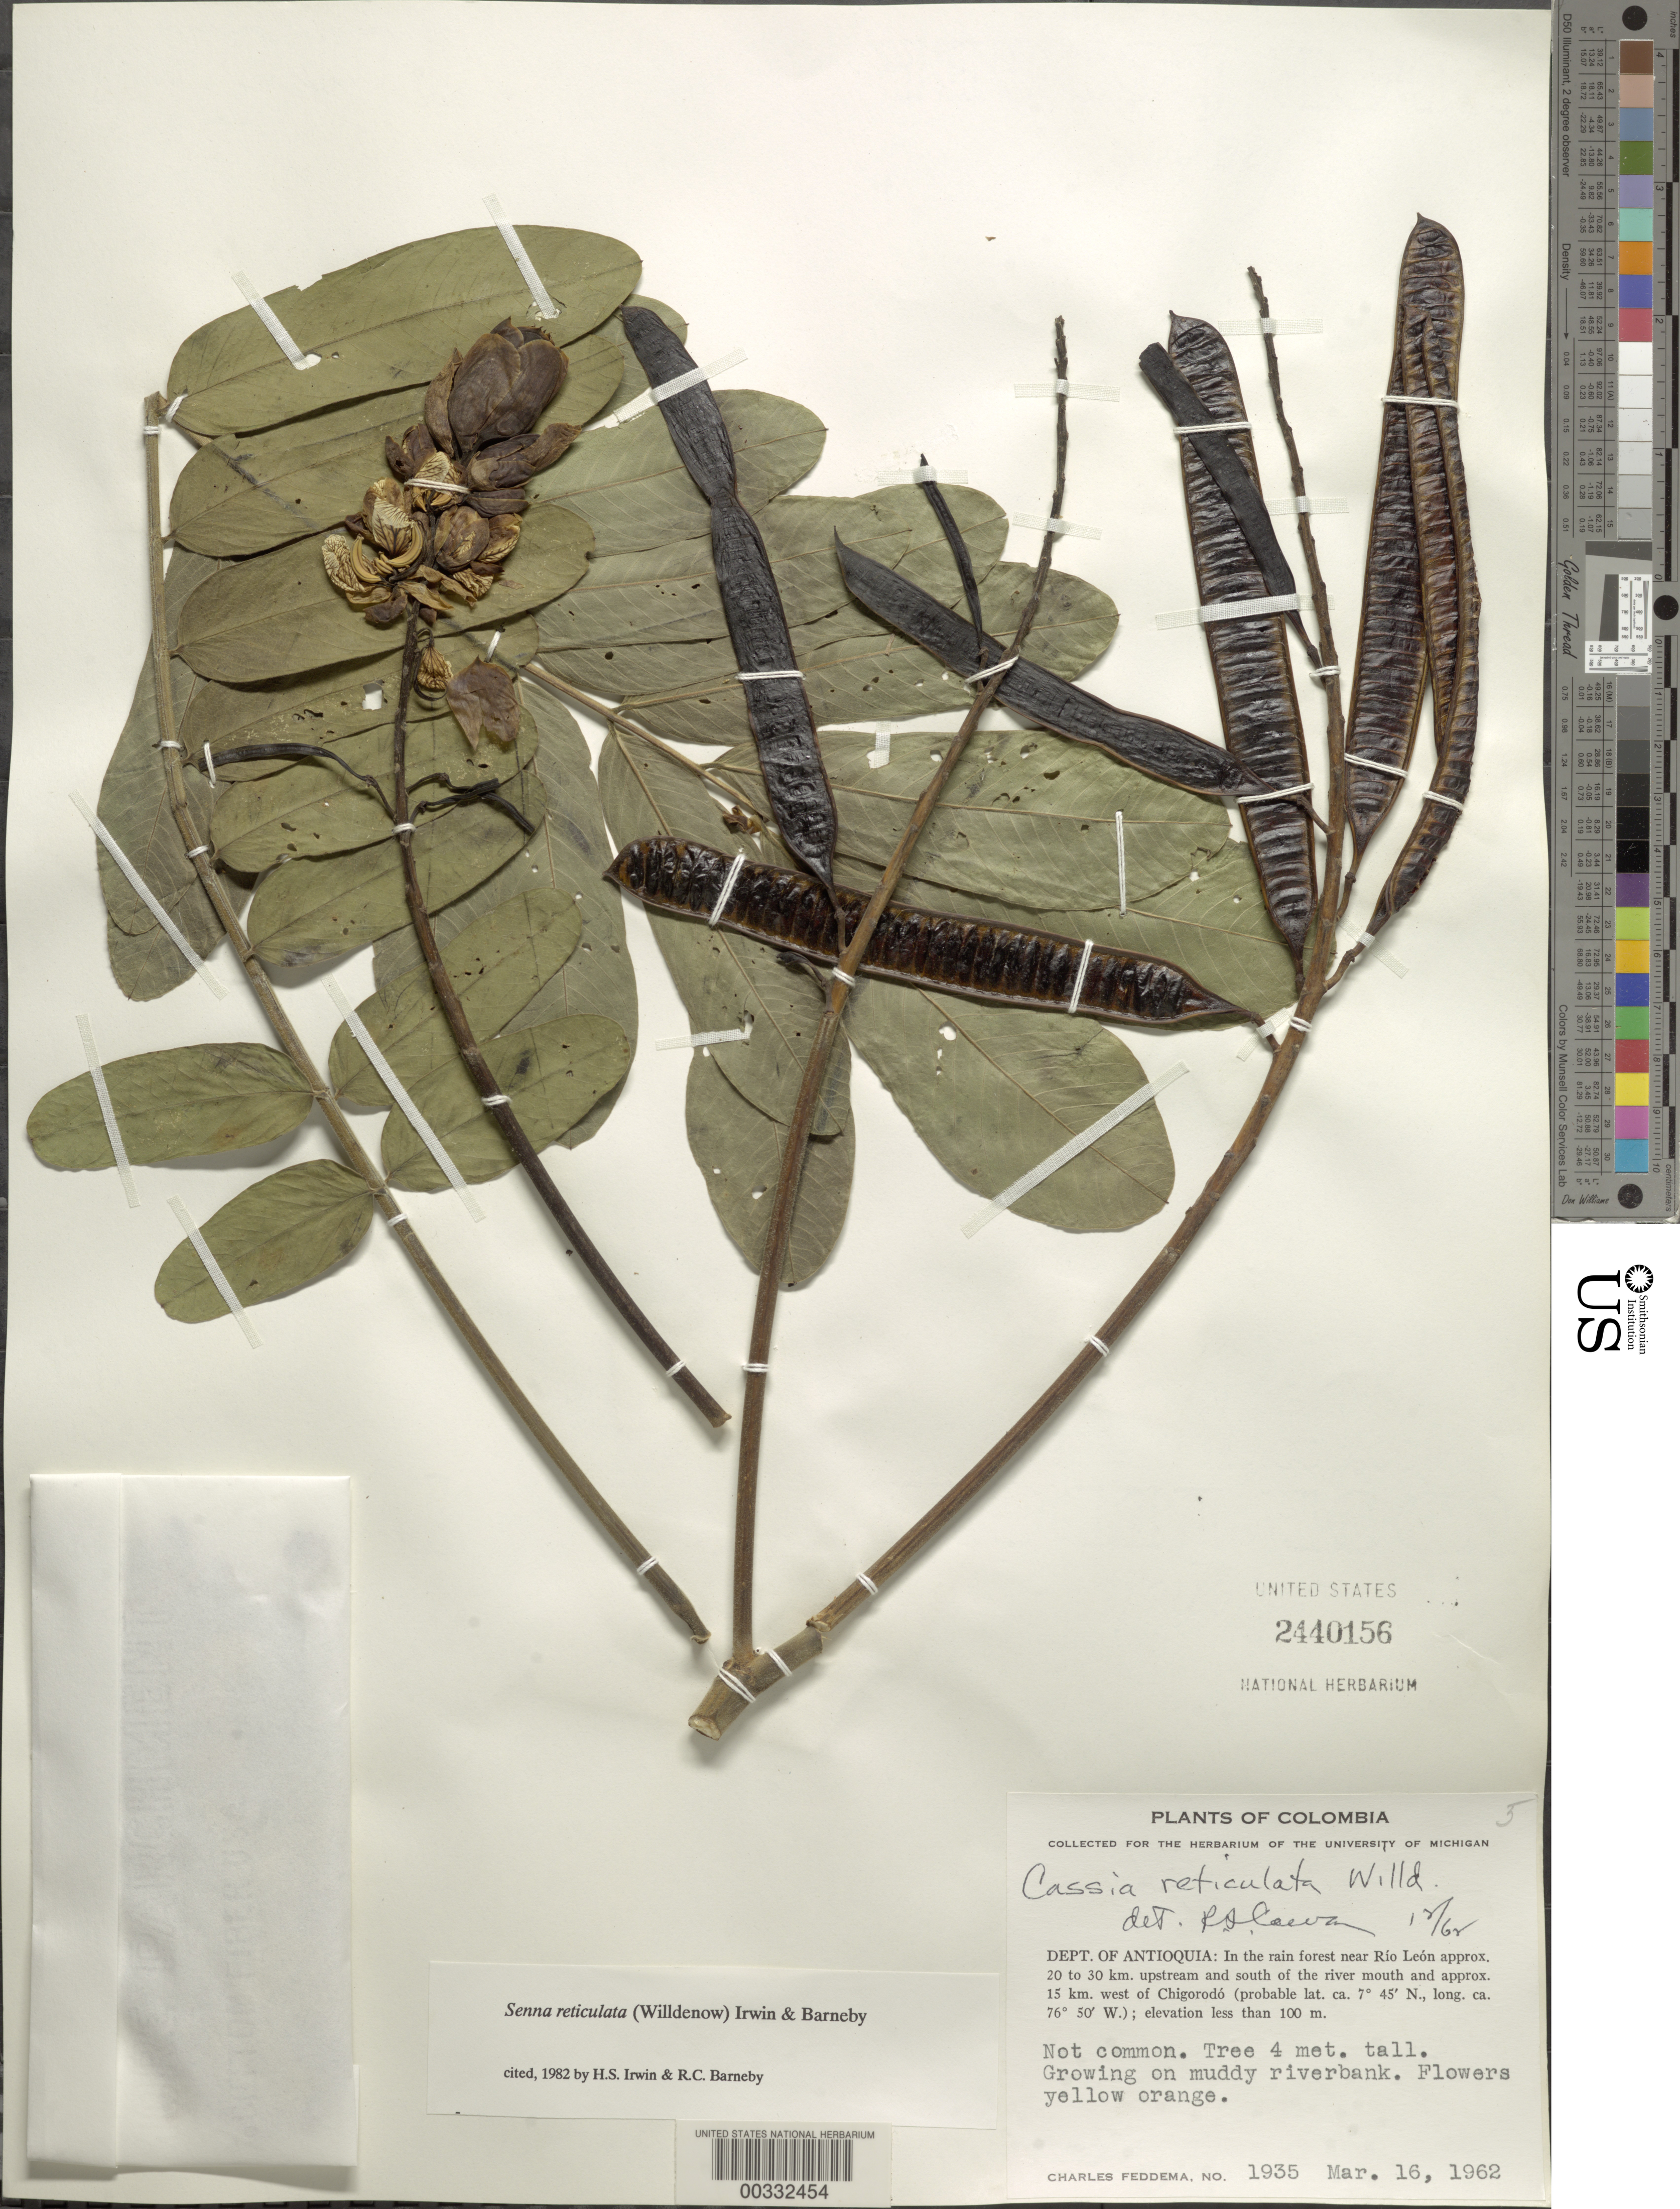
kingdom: Plantae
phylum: Tracheophyta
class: Magnoliopsida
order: Fabales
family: Fabaceae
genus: Senna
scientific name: Senna reticulata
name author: (Willd.) H.S. Irwin & Barneby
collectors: C. Feddema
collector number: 1935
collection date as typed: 16 Mar 1962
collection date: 1962-03-16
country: Colombia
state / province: Antioquia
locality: Near Rio Leon ca 20-30 km upstream and S of the River mouth and ca 15 km W of CHigordo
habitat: On muddy riverbank; in rain forest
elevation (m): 100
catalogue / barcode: US 2440156